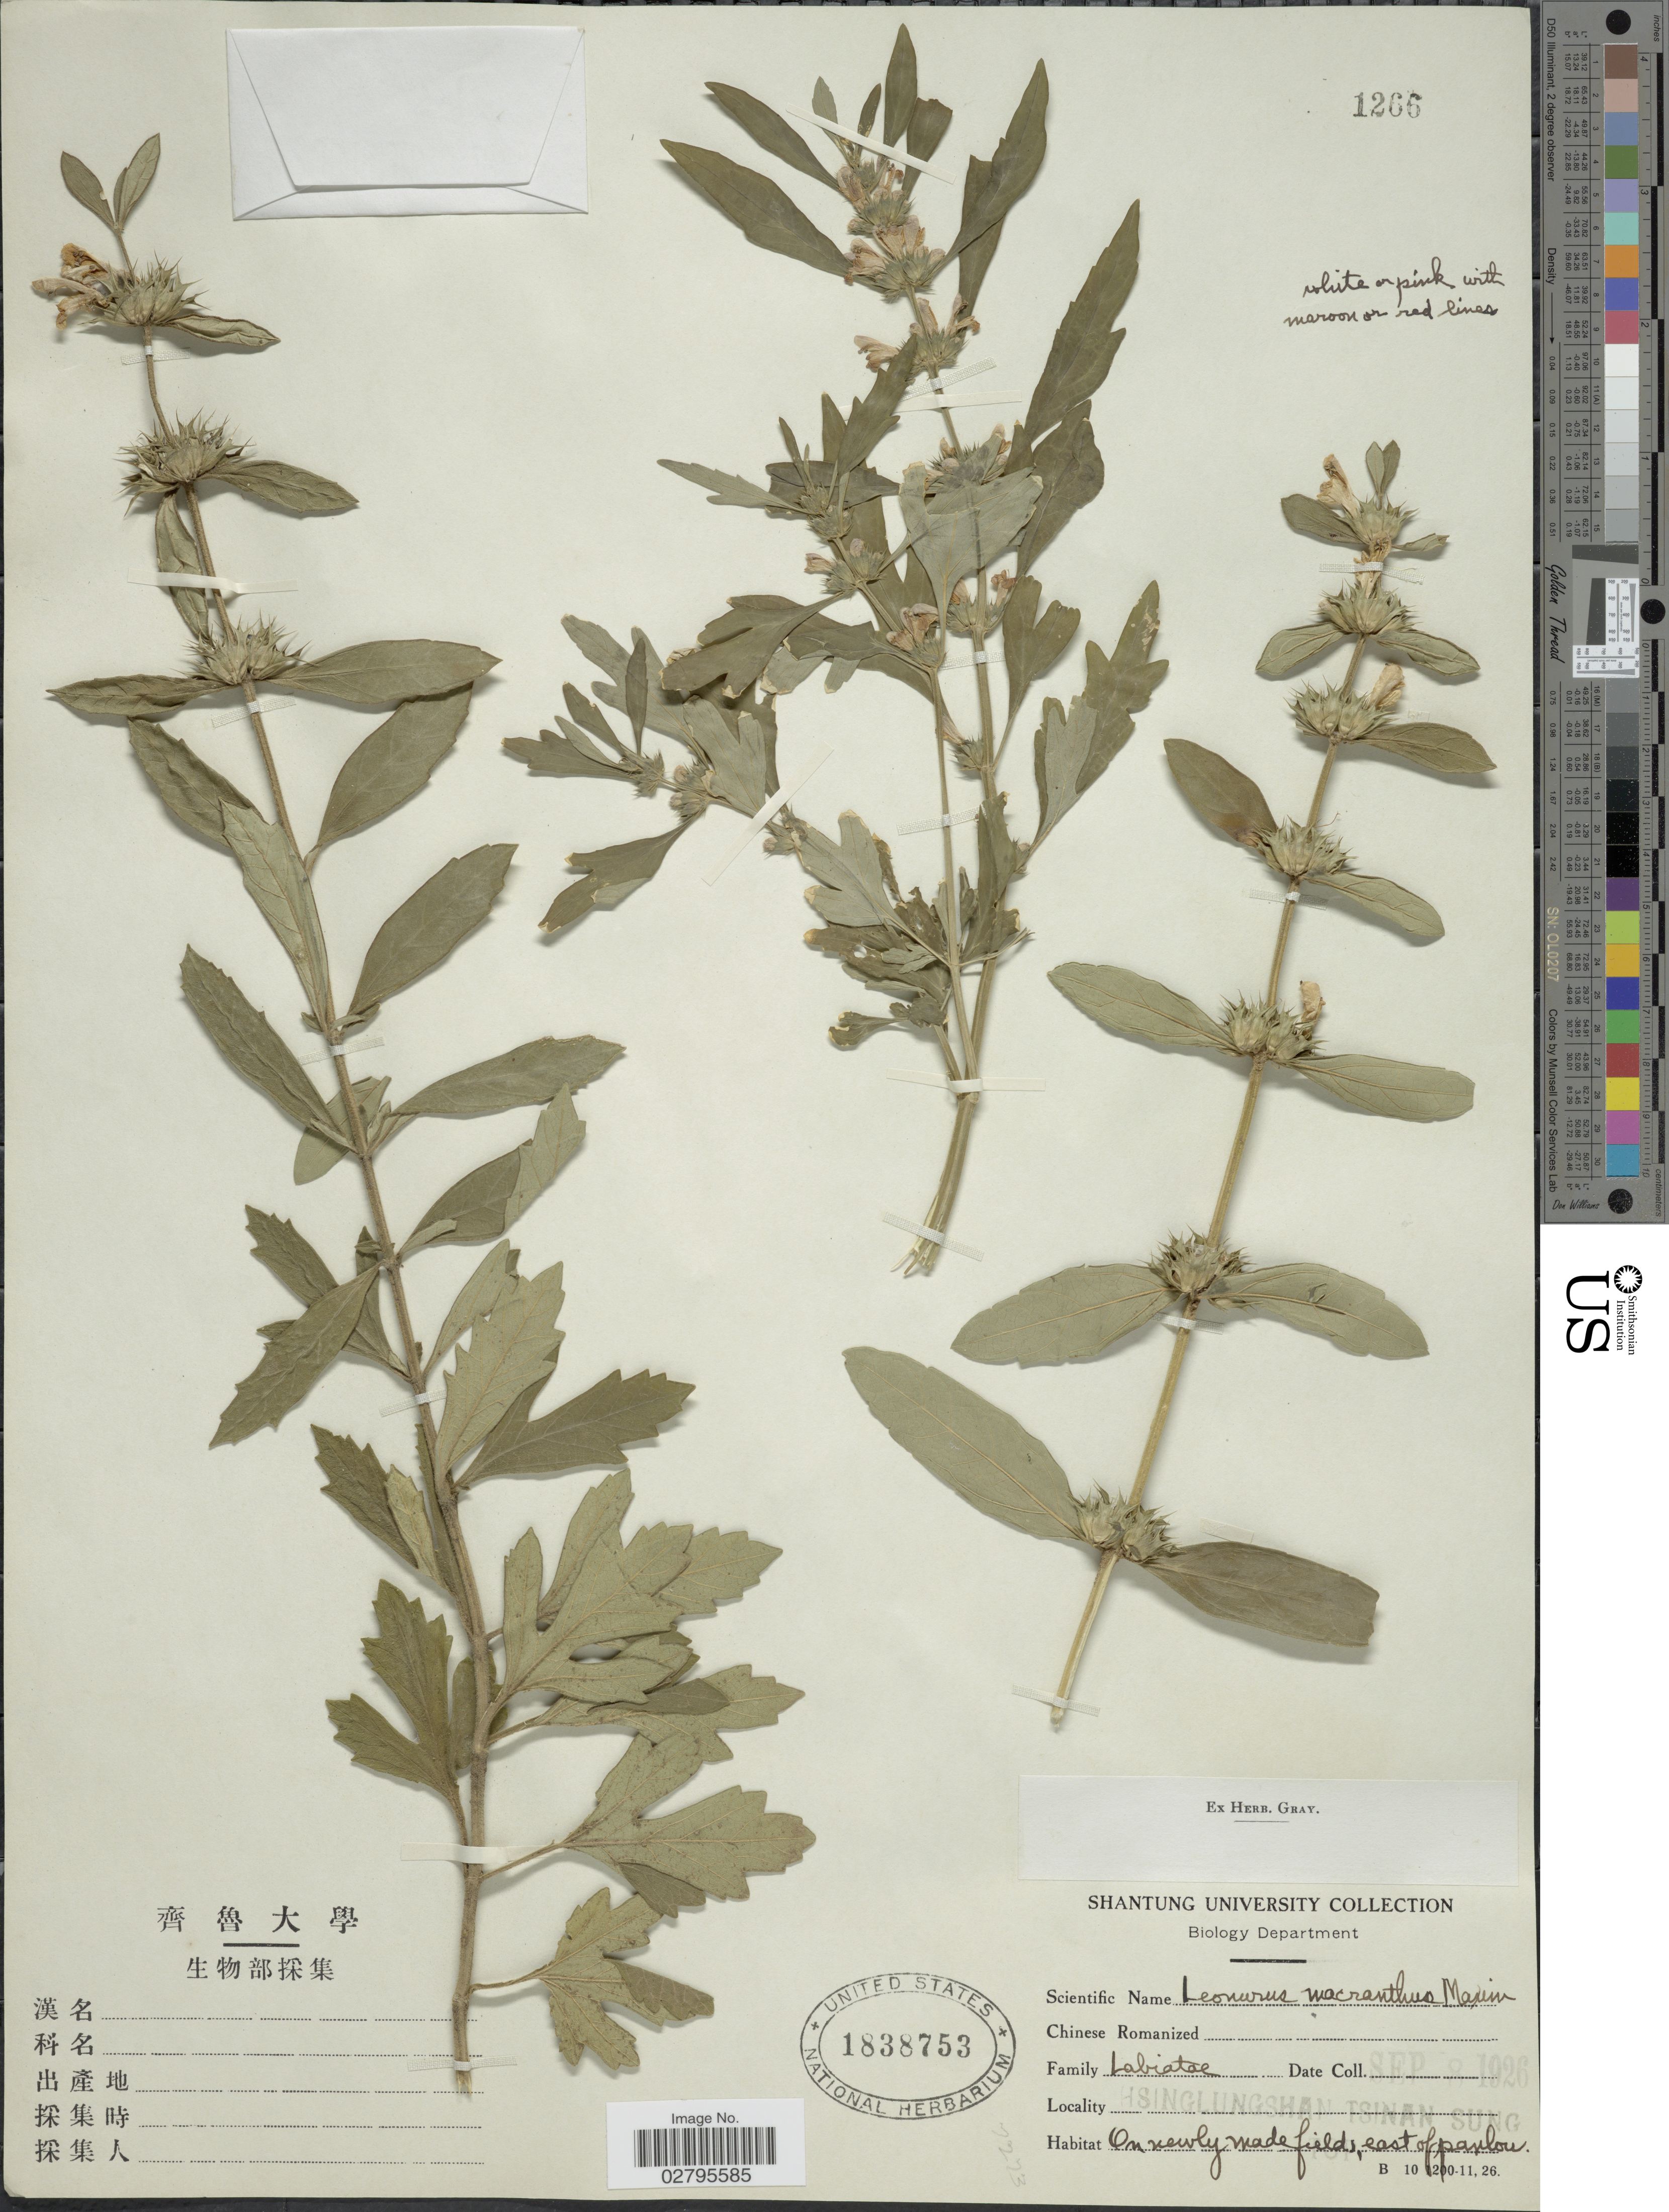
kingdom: Plantae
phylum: Tracheophyta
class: Magnoliopsida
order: Lamiales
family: Lamiaceae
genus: Leonurus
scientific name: Leonurus macranthus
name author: Maxim.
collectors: ex herb. Gray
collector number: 7273?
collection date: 1926-09-08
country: China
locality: Hsinglungshan Tsinan Sung. On newly made field, east of parlou.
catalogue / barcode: US 1838753